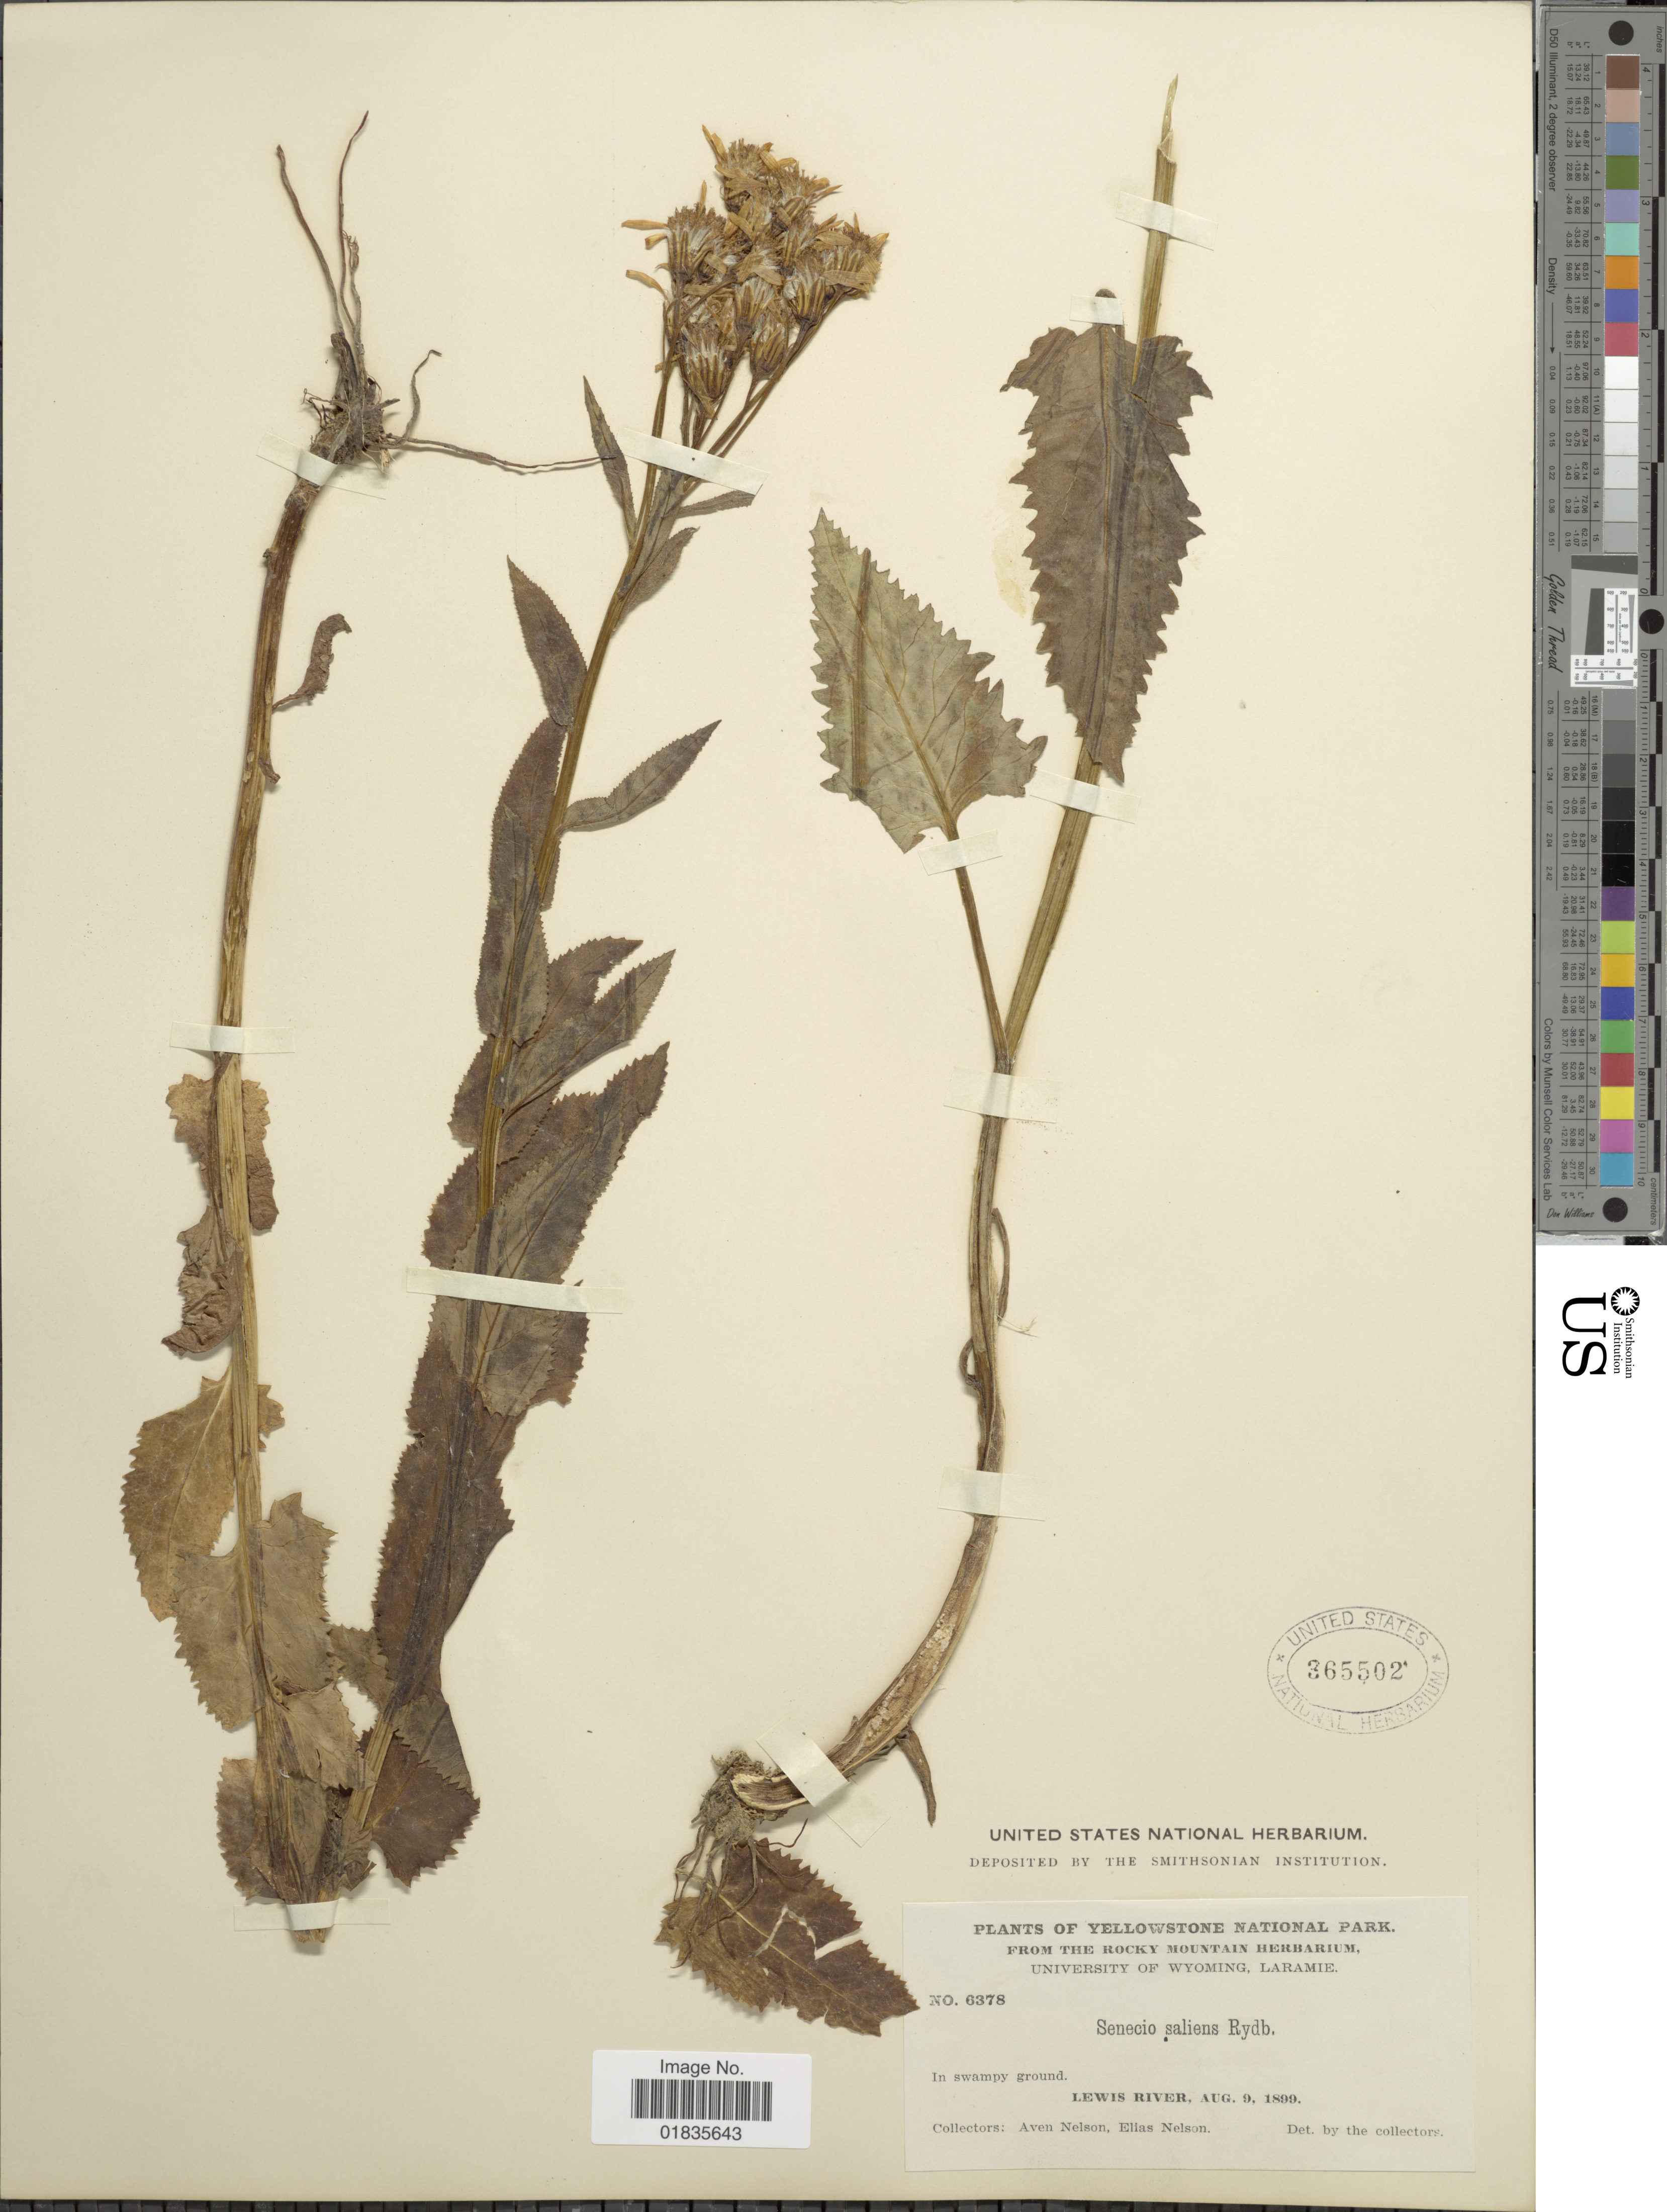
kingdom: Plantae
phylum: Tracheophyta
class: Magnoliopsida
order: Asterales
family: Asteraceae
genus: Senecio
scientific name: Senecio triangularis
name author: Hook.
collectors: A. Nelson & E. Nelson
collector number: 6378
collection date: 1899-08-09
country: United States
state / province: Wyoming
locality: Yellowstone National Park, in swampy ground, Lewis River.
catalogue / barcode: US 365502